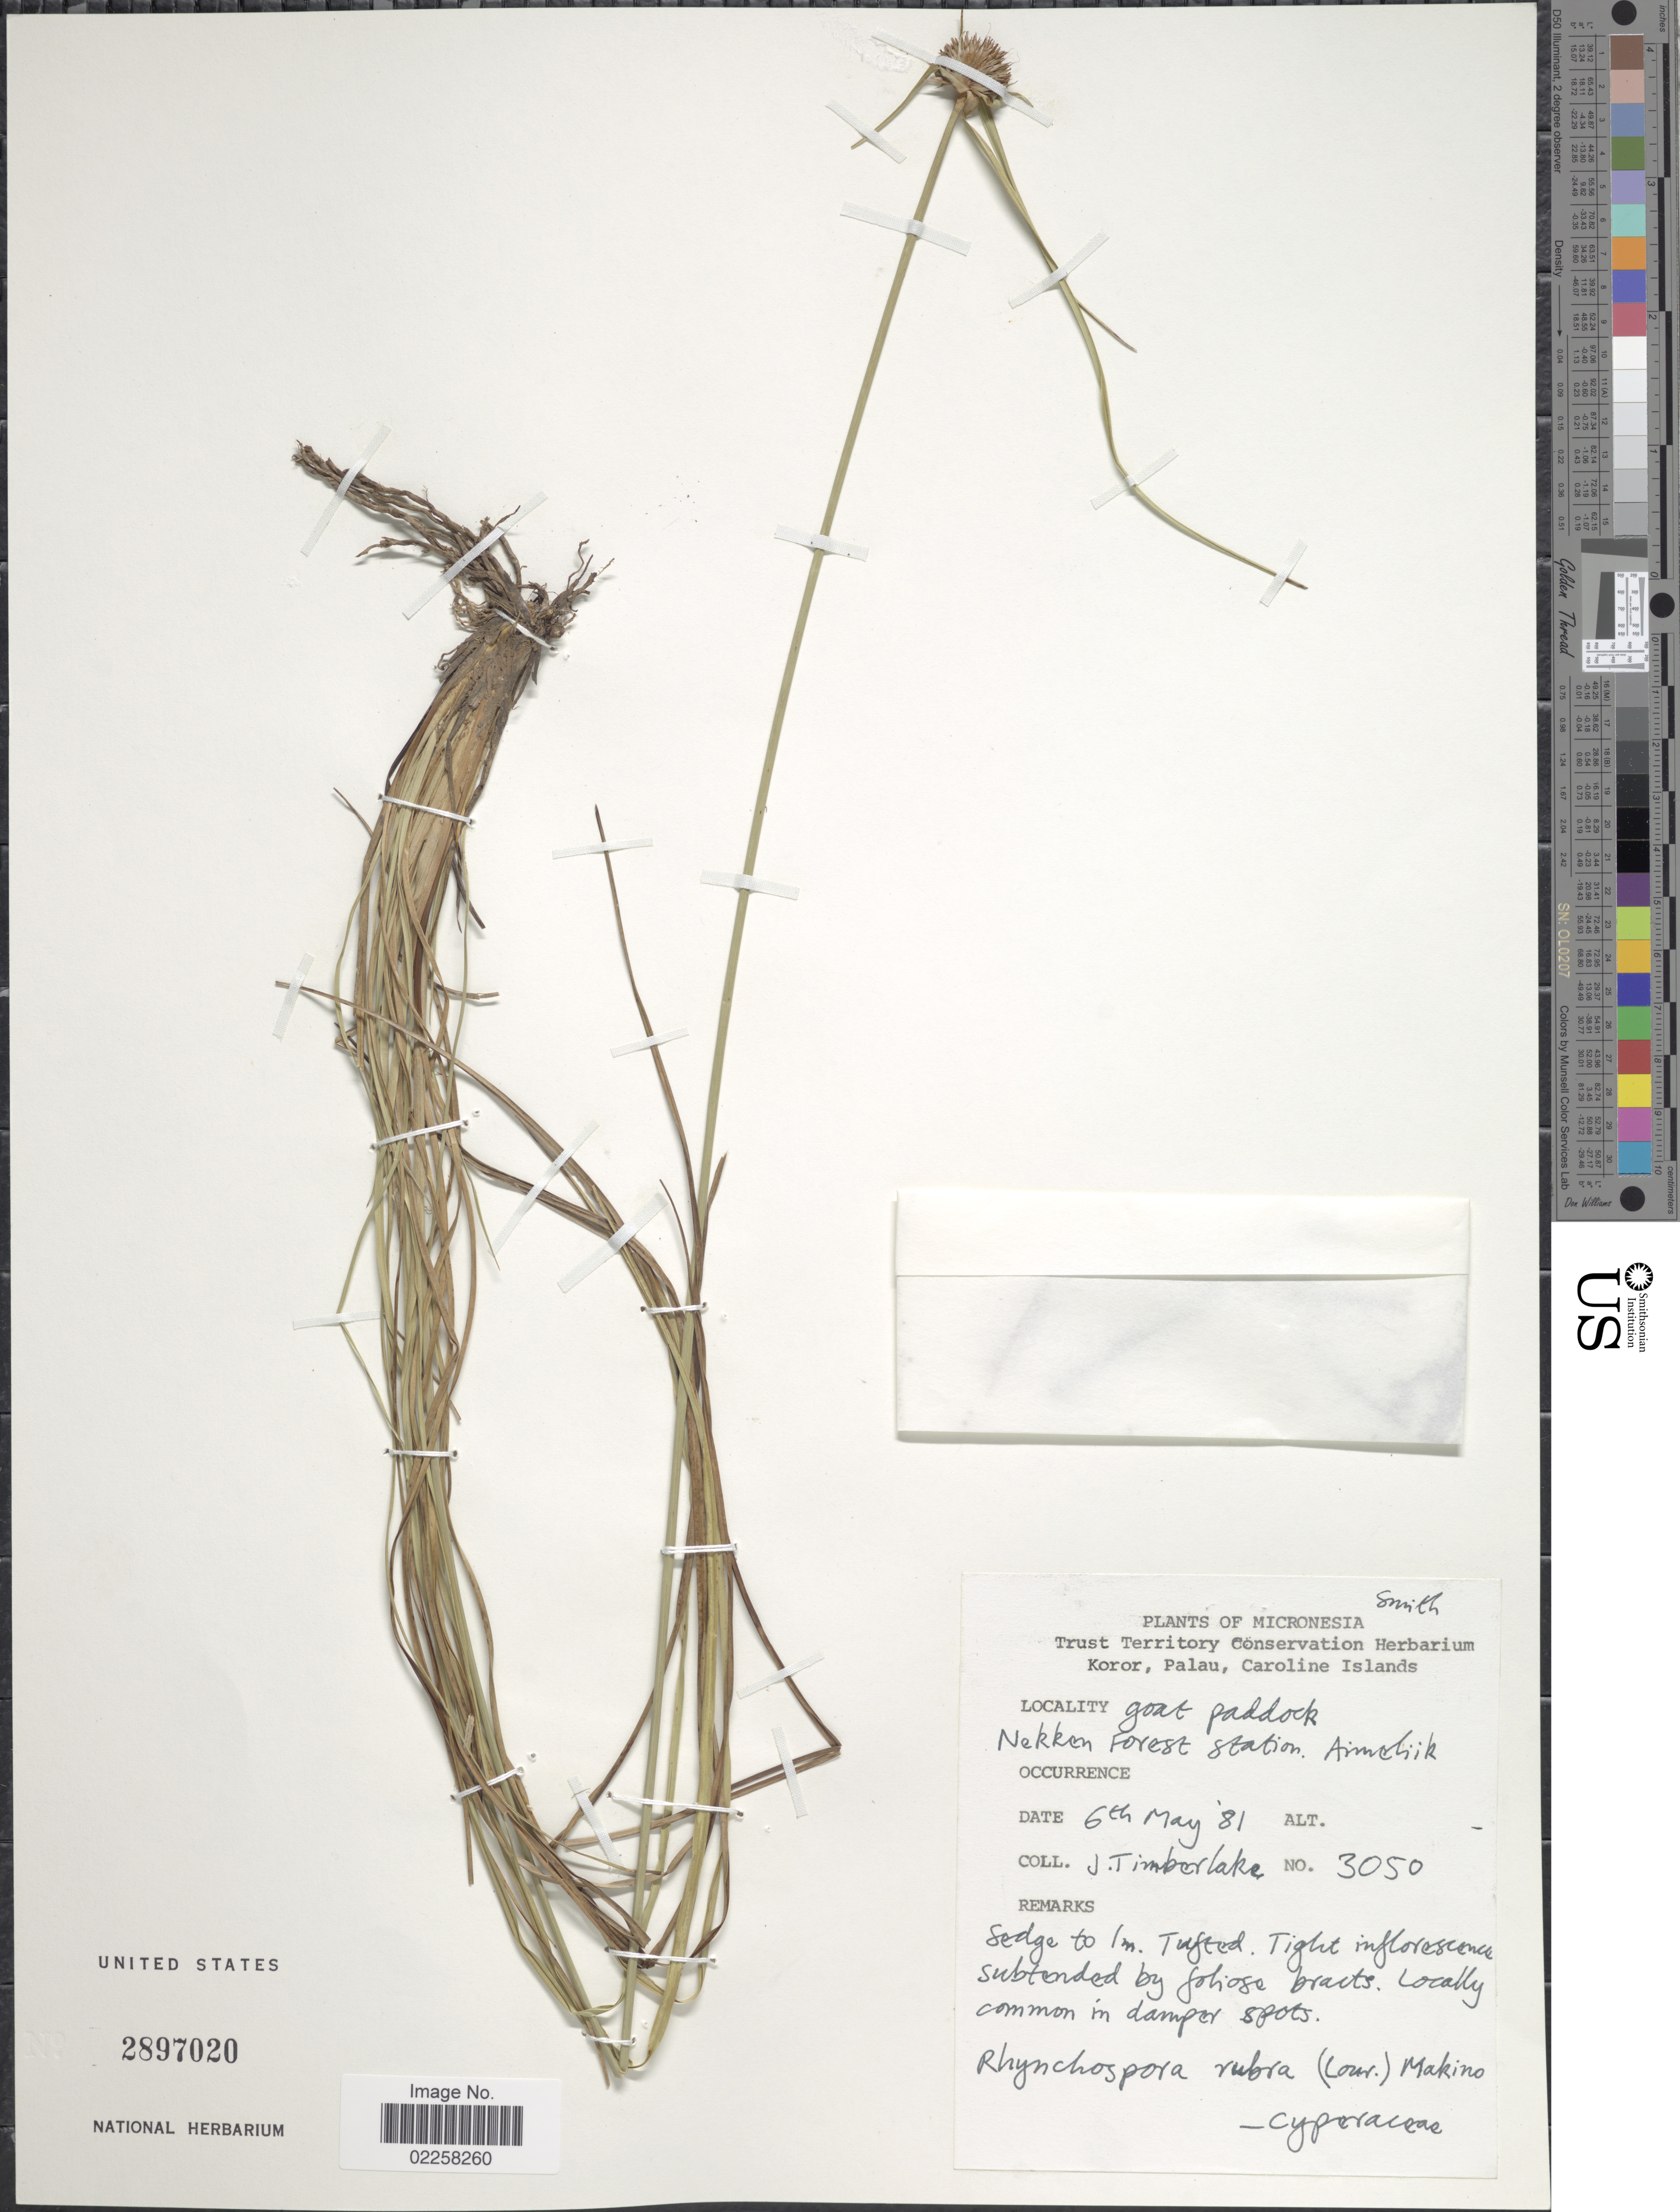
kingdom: Plantae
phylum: Tracheophyta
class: Liliopsida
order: Poales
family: Cyperaceae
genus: Rhynchospora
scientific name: Rhynchospora rubra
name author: (Lour.) Makino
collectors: J. Timberlake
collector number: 3050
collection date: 1981-05-06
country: Palau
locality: Micronesia, Palau, Goat Paddock, Nekken Forest Station. Aimeliik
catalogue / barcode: US 2897020